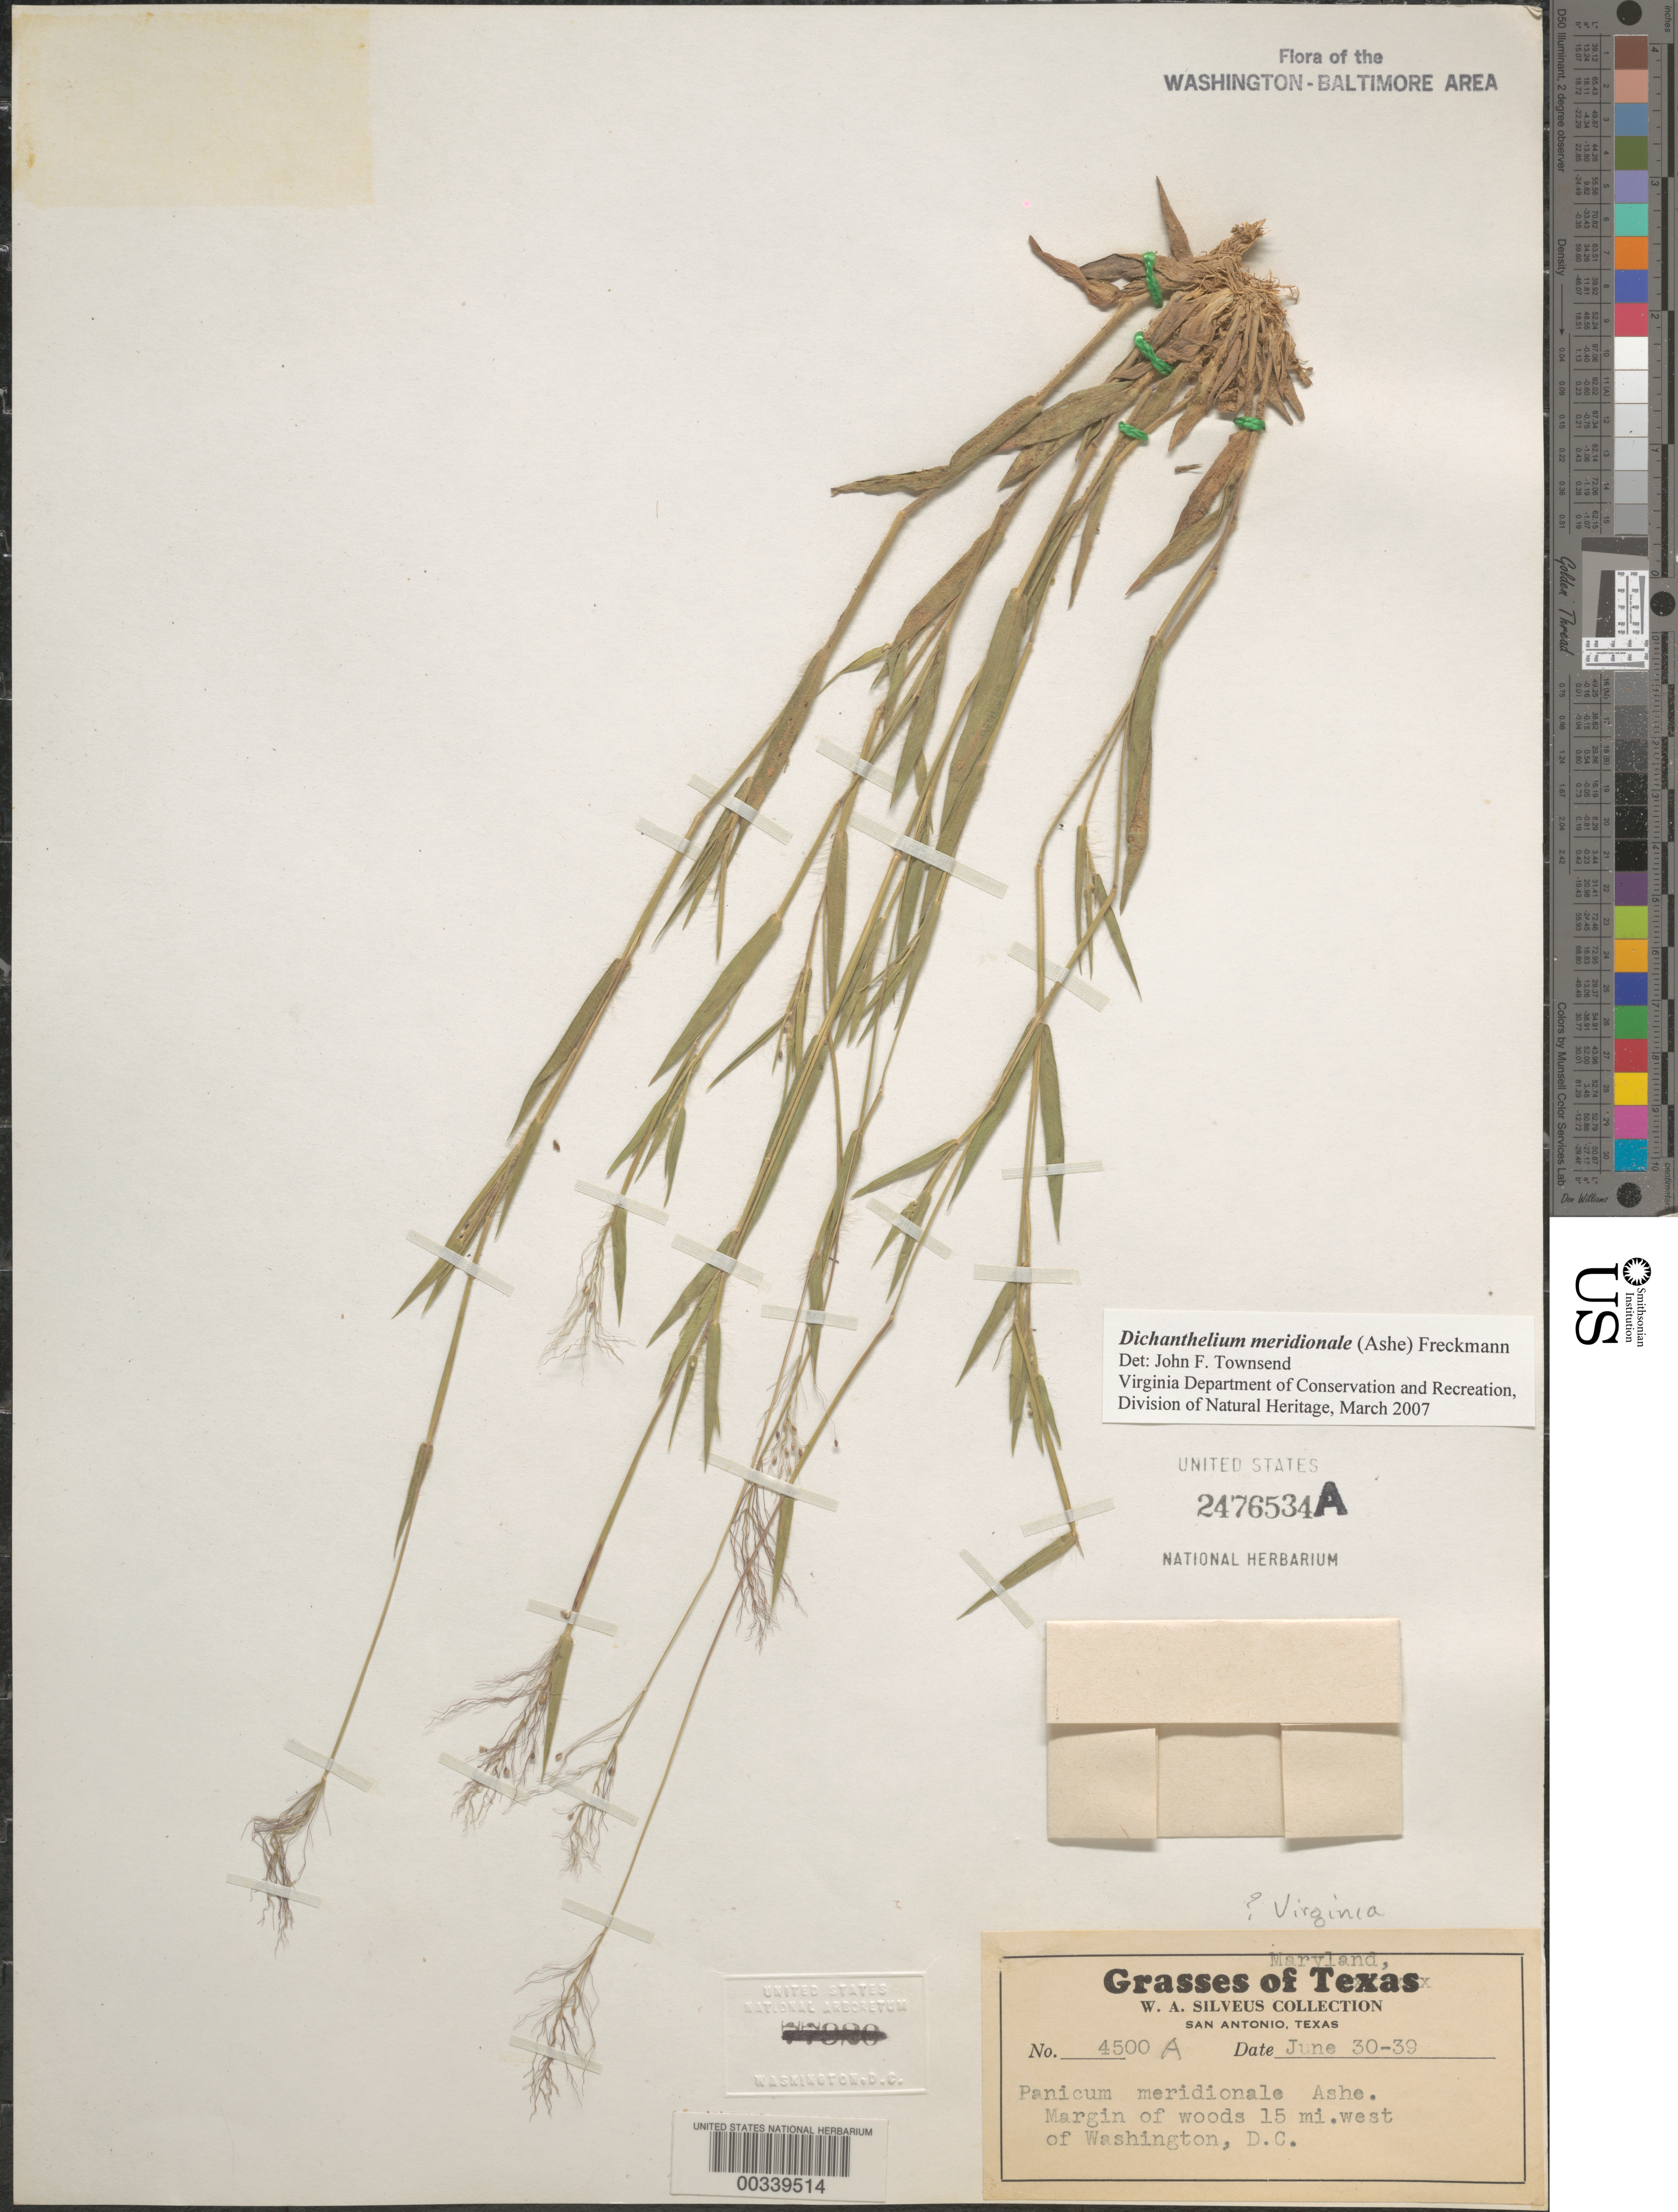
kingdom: Plantae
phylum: Tracheophyta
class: Liliopsida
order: Poales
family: Poaceae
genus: Dichanthelium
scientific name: Dichanthelium meridionale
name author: (Ashe) Freckmann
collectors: W. Silveus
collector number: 4500A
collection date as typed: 30 Jun 1939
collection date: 1939-06-30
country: United States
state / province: Virginia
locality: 15 Mi W of Washington DC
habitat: Margin of woods.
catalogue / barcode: US 2476534A